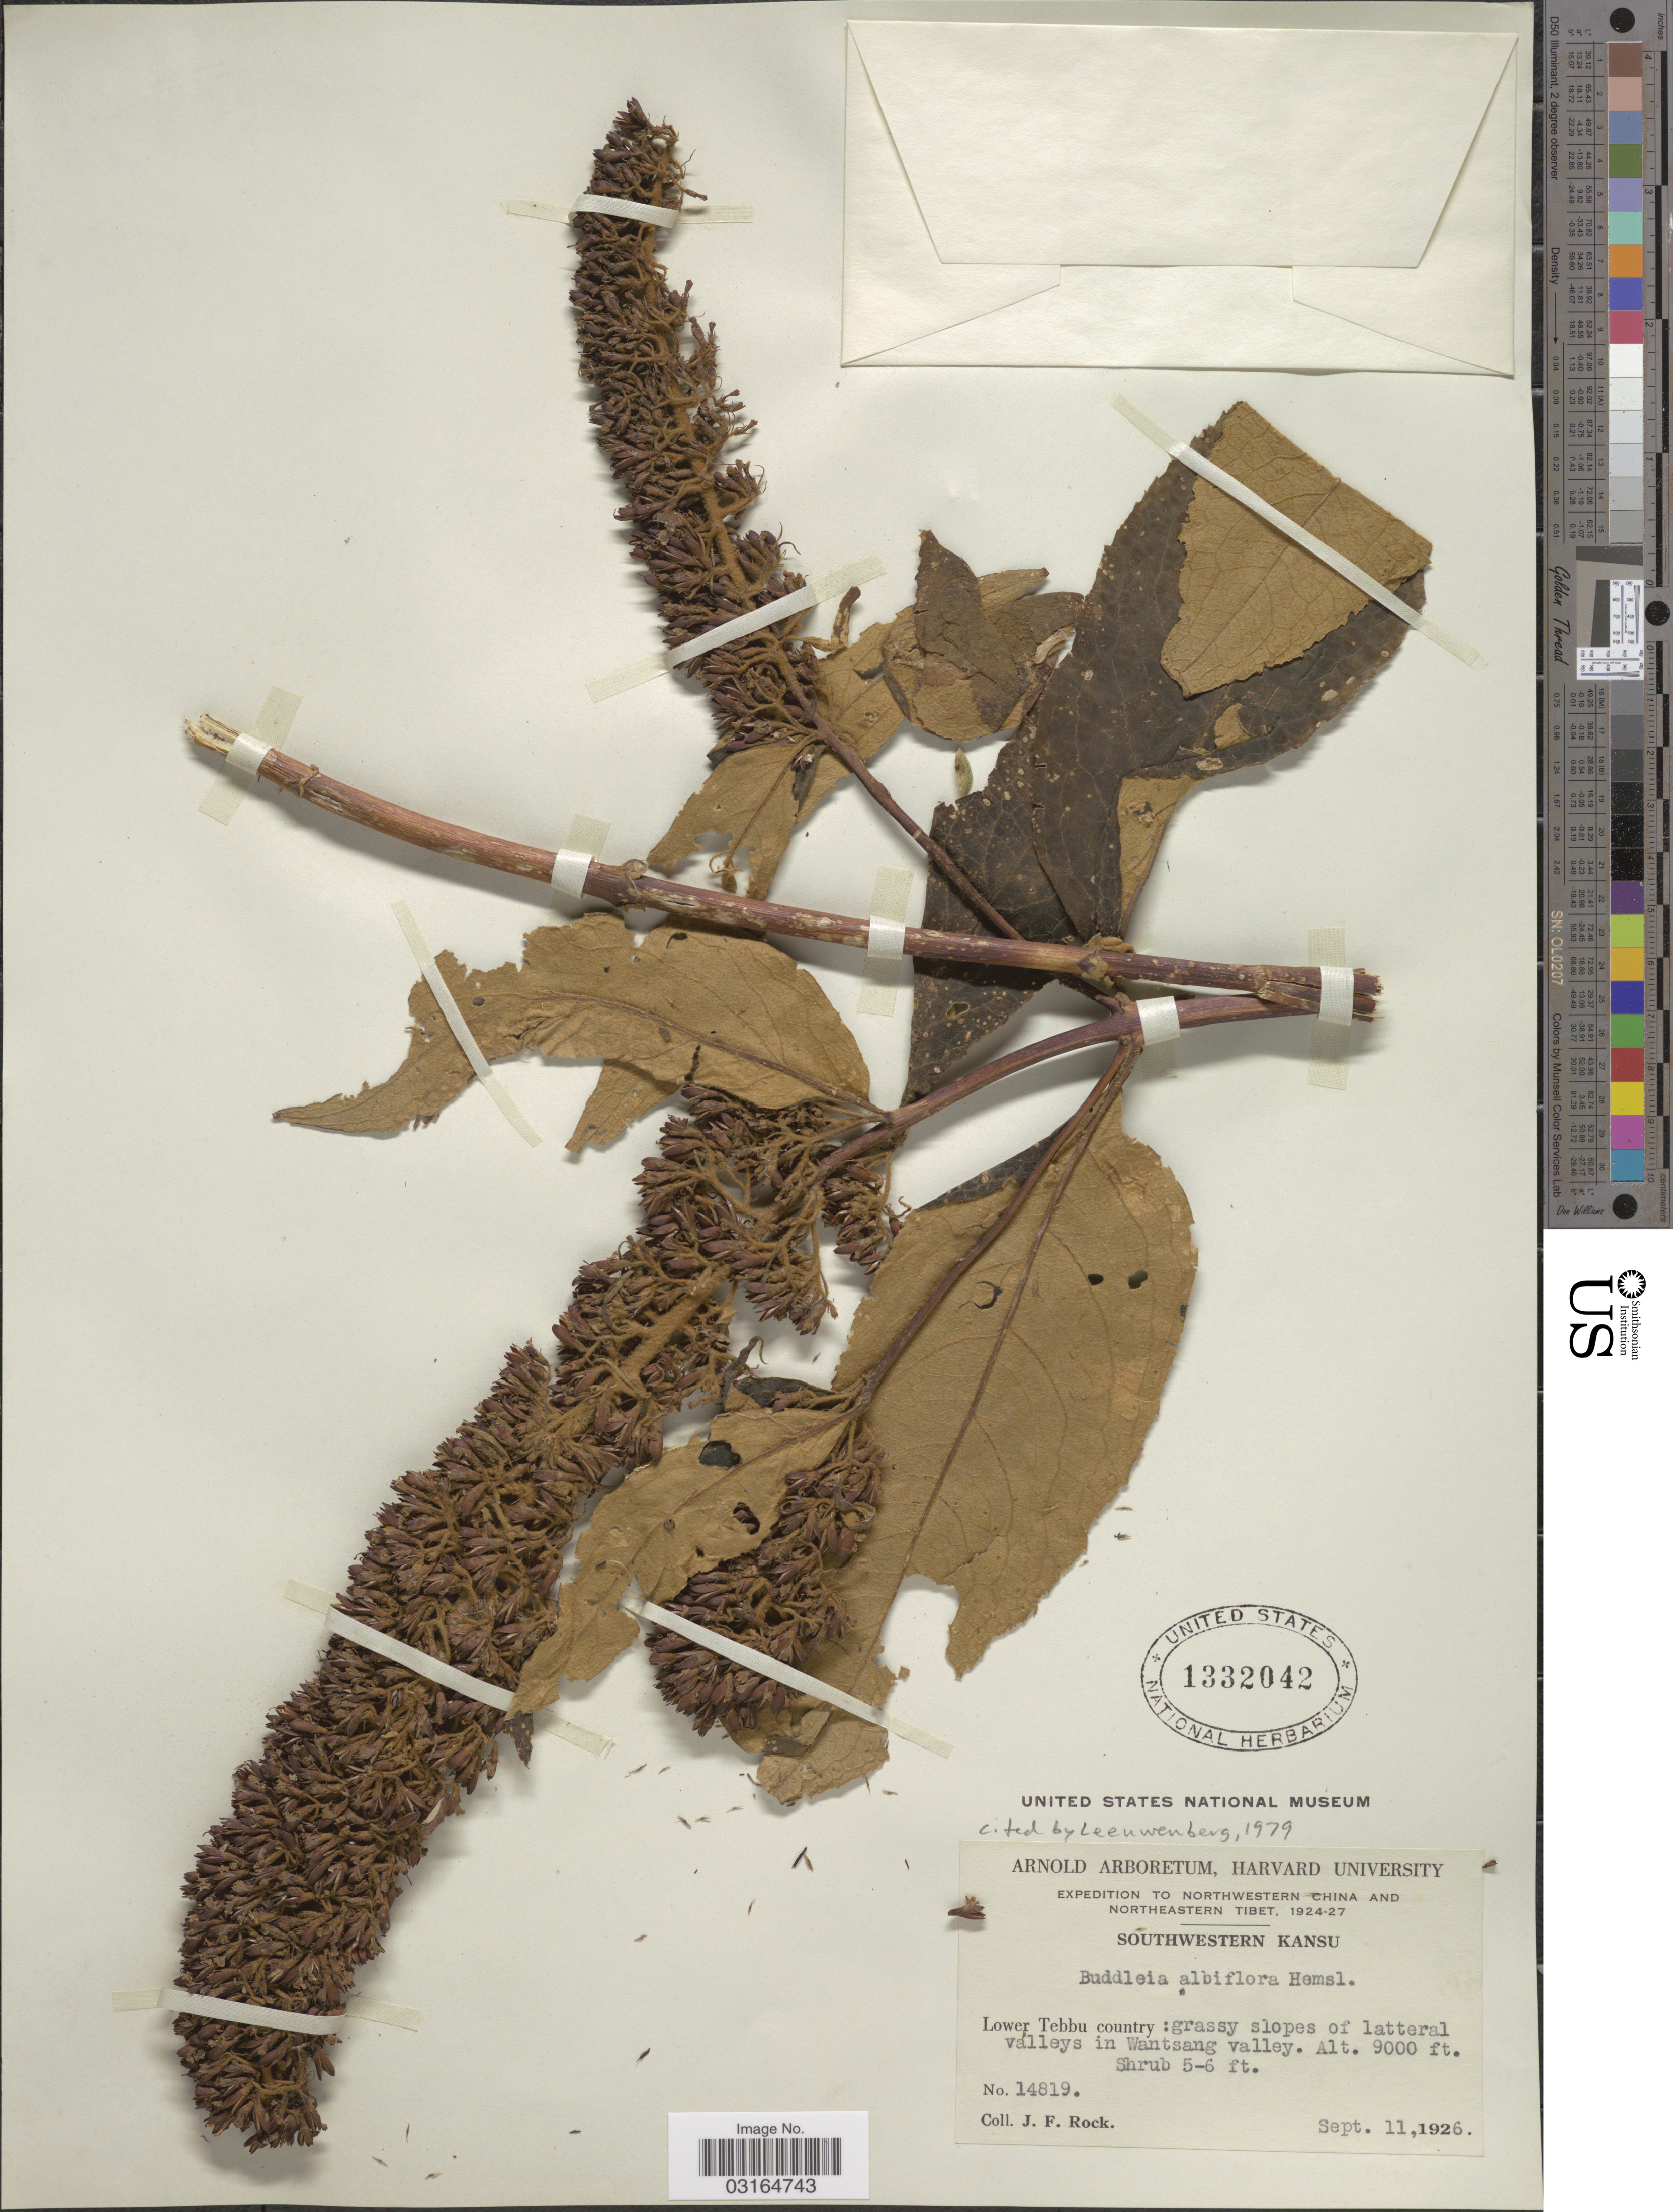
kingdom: Plantae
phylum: Tracheophyta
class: Magnoliopsida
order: Lamiales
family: Scrophulariaceae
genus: Buddleja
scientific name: Buddleja albiflora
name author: Hemsl.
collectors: J. Rock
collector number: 14819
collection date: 1926-09-11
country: China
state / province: Gansu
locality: northwestern China and Southwestern Kansu. Lower Tebbu country: grassy slopes in latteral valleys in Wantsang valley.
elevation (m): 2743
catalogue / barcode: US 1332042